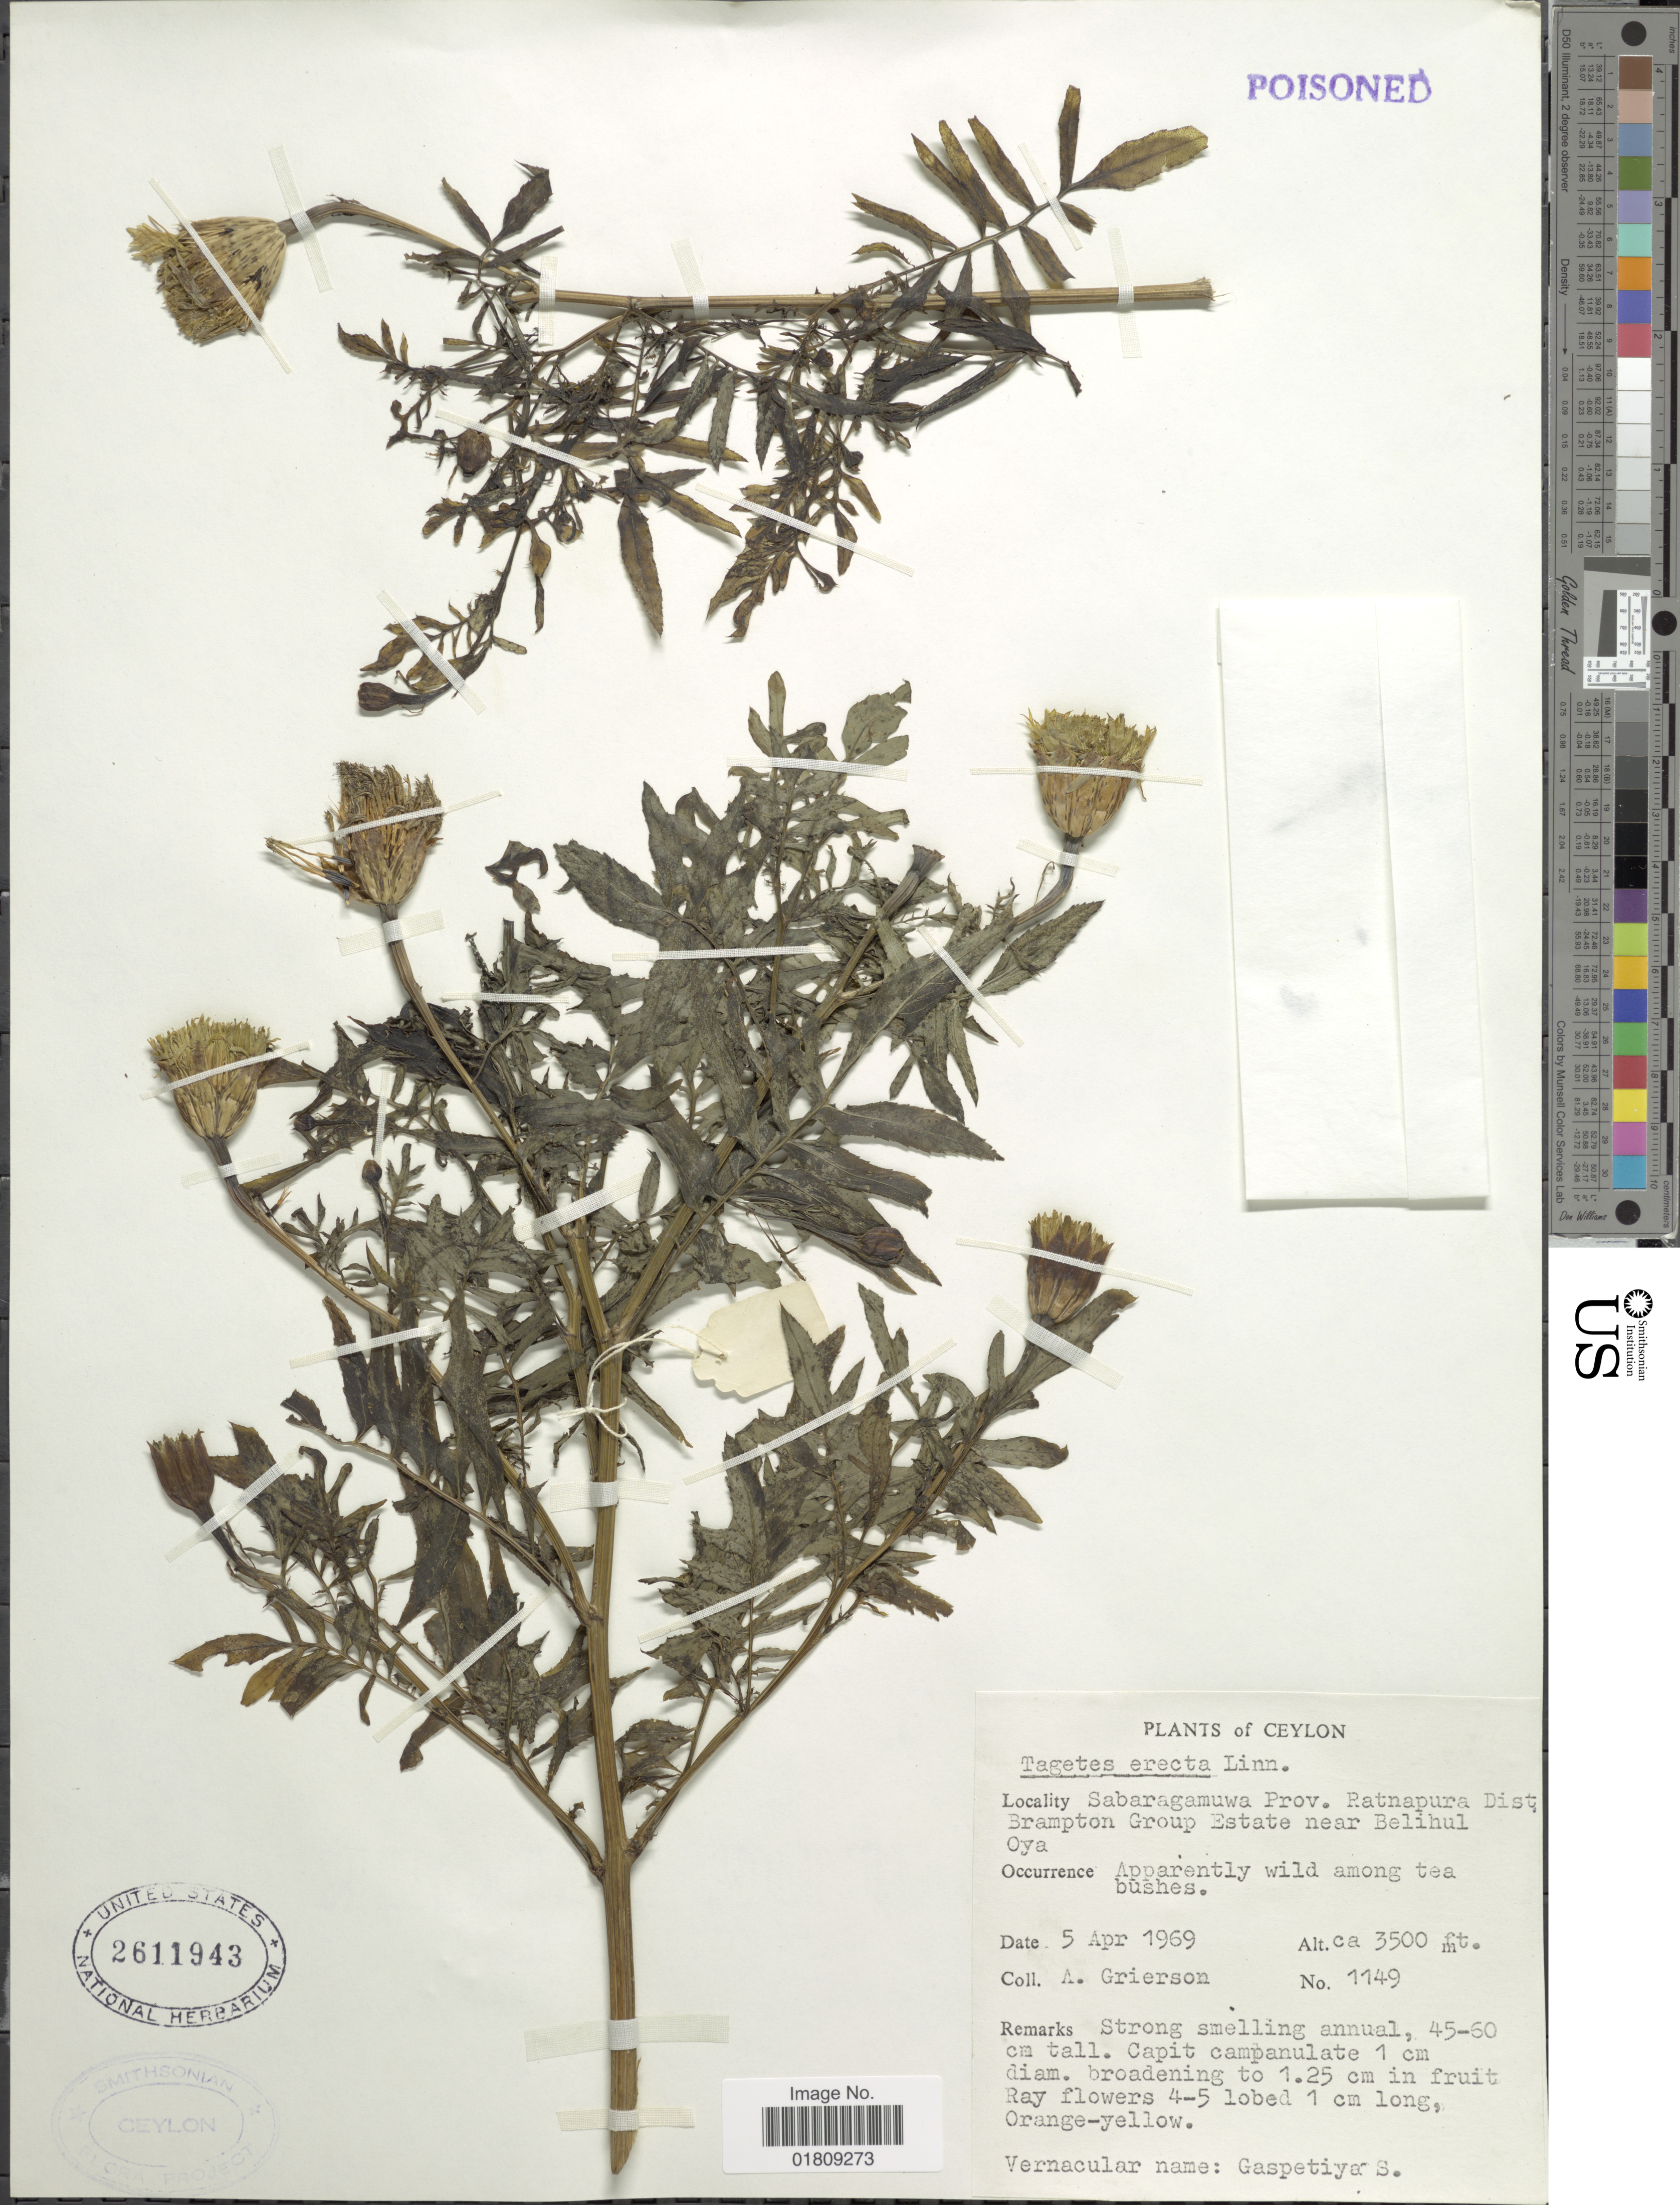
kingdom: Plantae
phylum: Tracheophyta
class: Magnoliopsida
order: Asterales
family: Asteraceae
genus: Tagetes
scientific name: Tagetes erecta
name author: L.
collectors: A. Grierson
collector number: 1149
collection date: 1969-04-05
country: Sri Lanka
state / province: Sabaragamuwa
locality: Ratnapur Dist., Brampton Group Estate near Belihul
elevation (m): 1067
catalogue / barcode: US 2611943